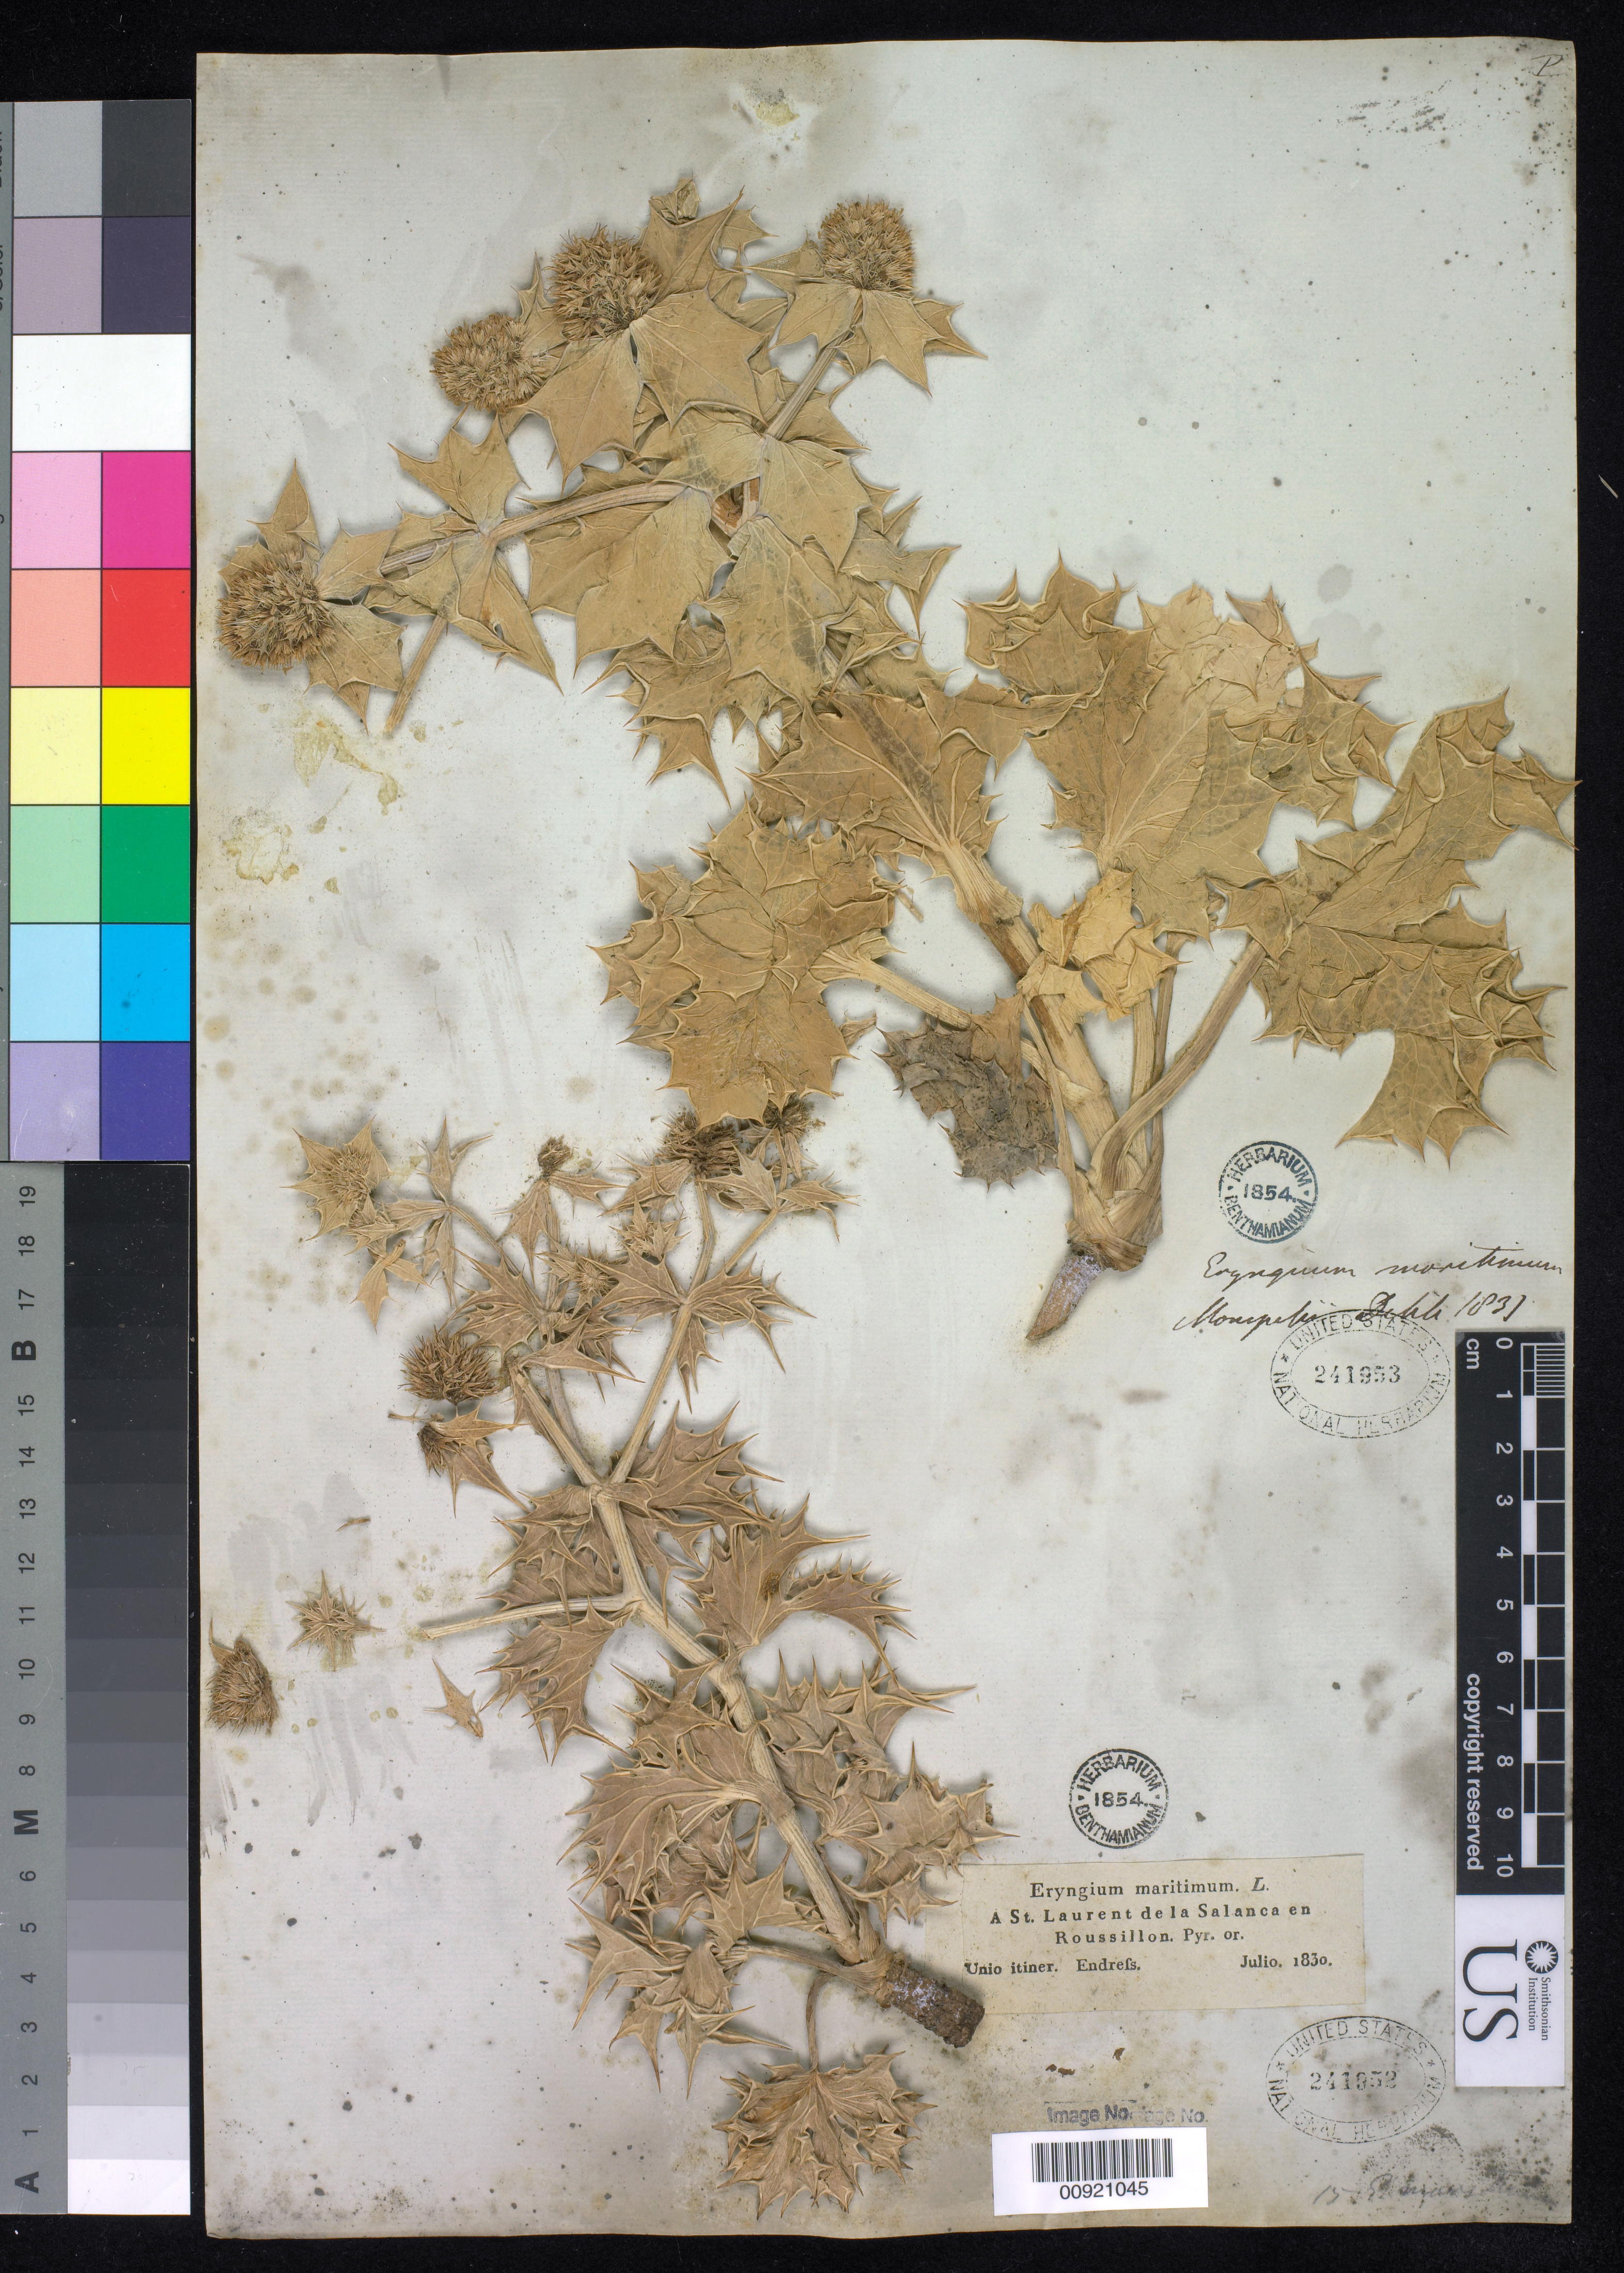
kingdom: Plantae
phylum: Tracheophyta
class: Magnoliopsida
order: Apiales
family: Apiaceae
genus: Eryngium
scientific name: Eryngium maritimum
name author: L.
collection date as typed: Jul 1831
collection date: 1831-07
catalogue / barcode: US 241953